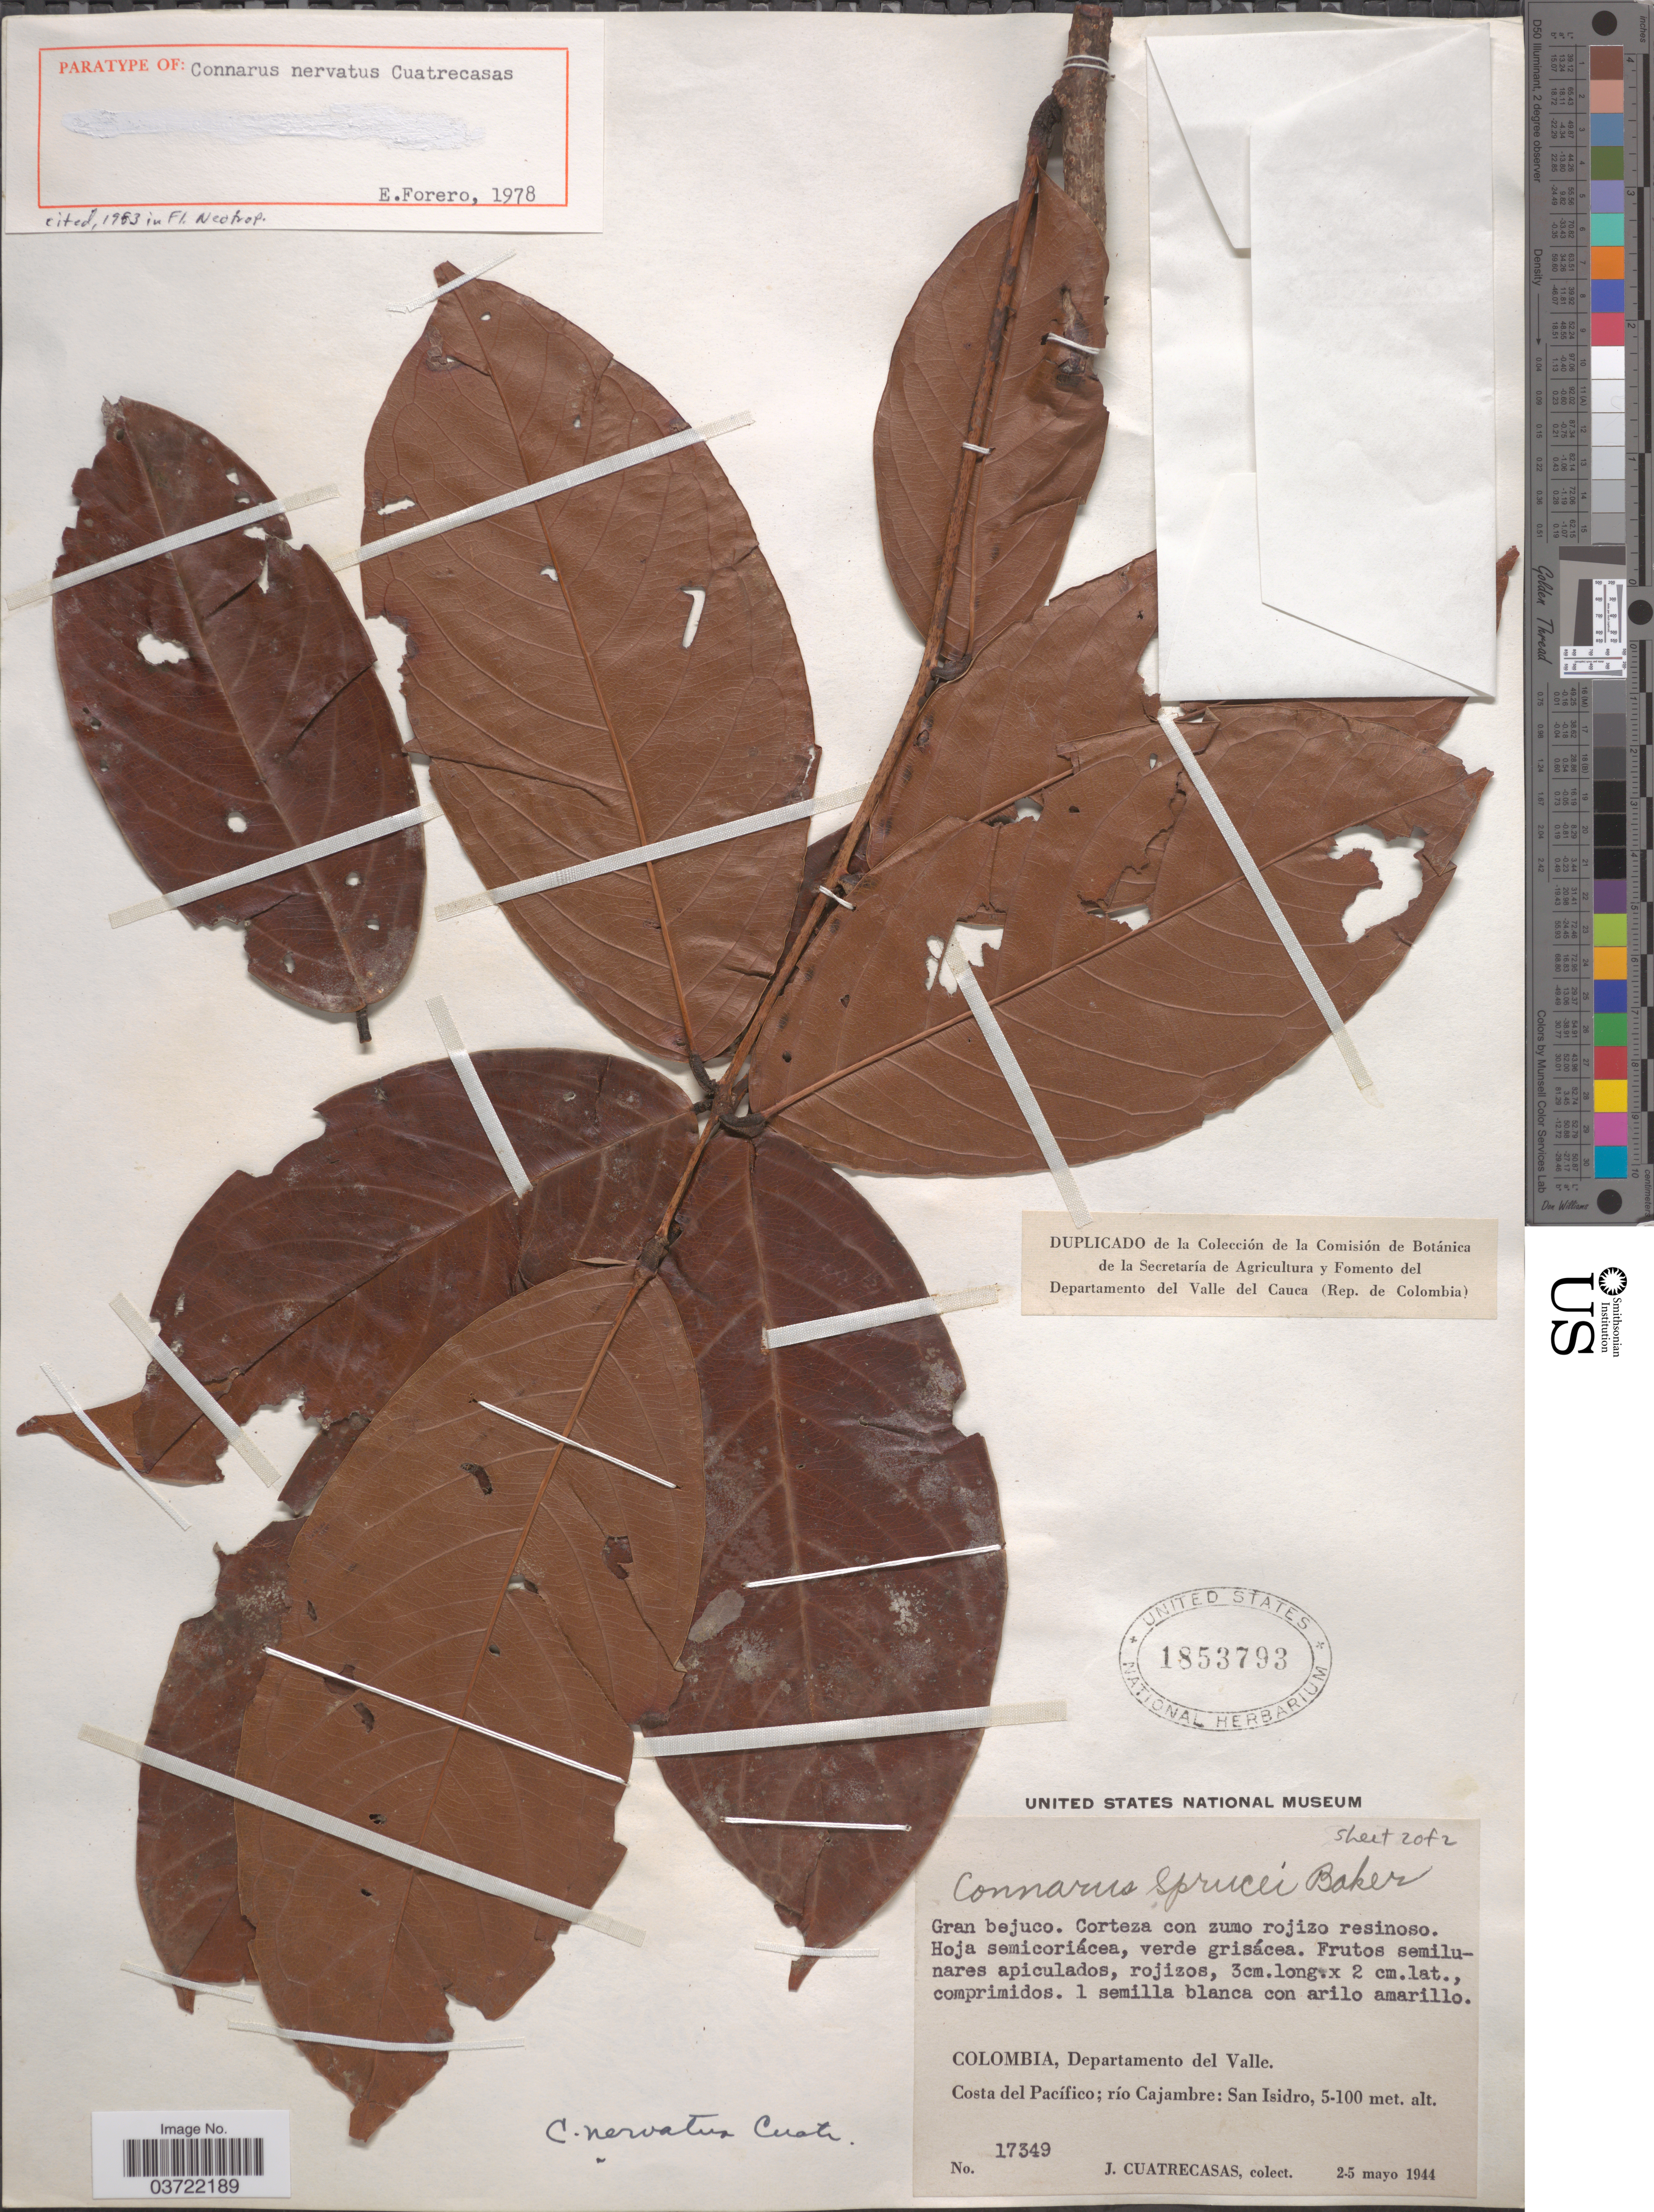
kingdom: Plantae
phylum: Tracheophyta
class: Magnoliopsida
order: Oxalidales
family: Connaraceae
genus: Connarus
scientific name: Connarus nervatus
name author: Cuatrec.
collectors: J. Cuatrecasas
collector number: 17349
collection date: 1944-05-02/1944-05-05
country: Colombia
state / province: Valle del Cauca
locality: Departamento del Valle. Costa del Pacífico; río Cajambre: San Isidro.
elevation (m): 5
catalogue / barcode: US 1853793